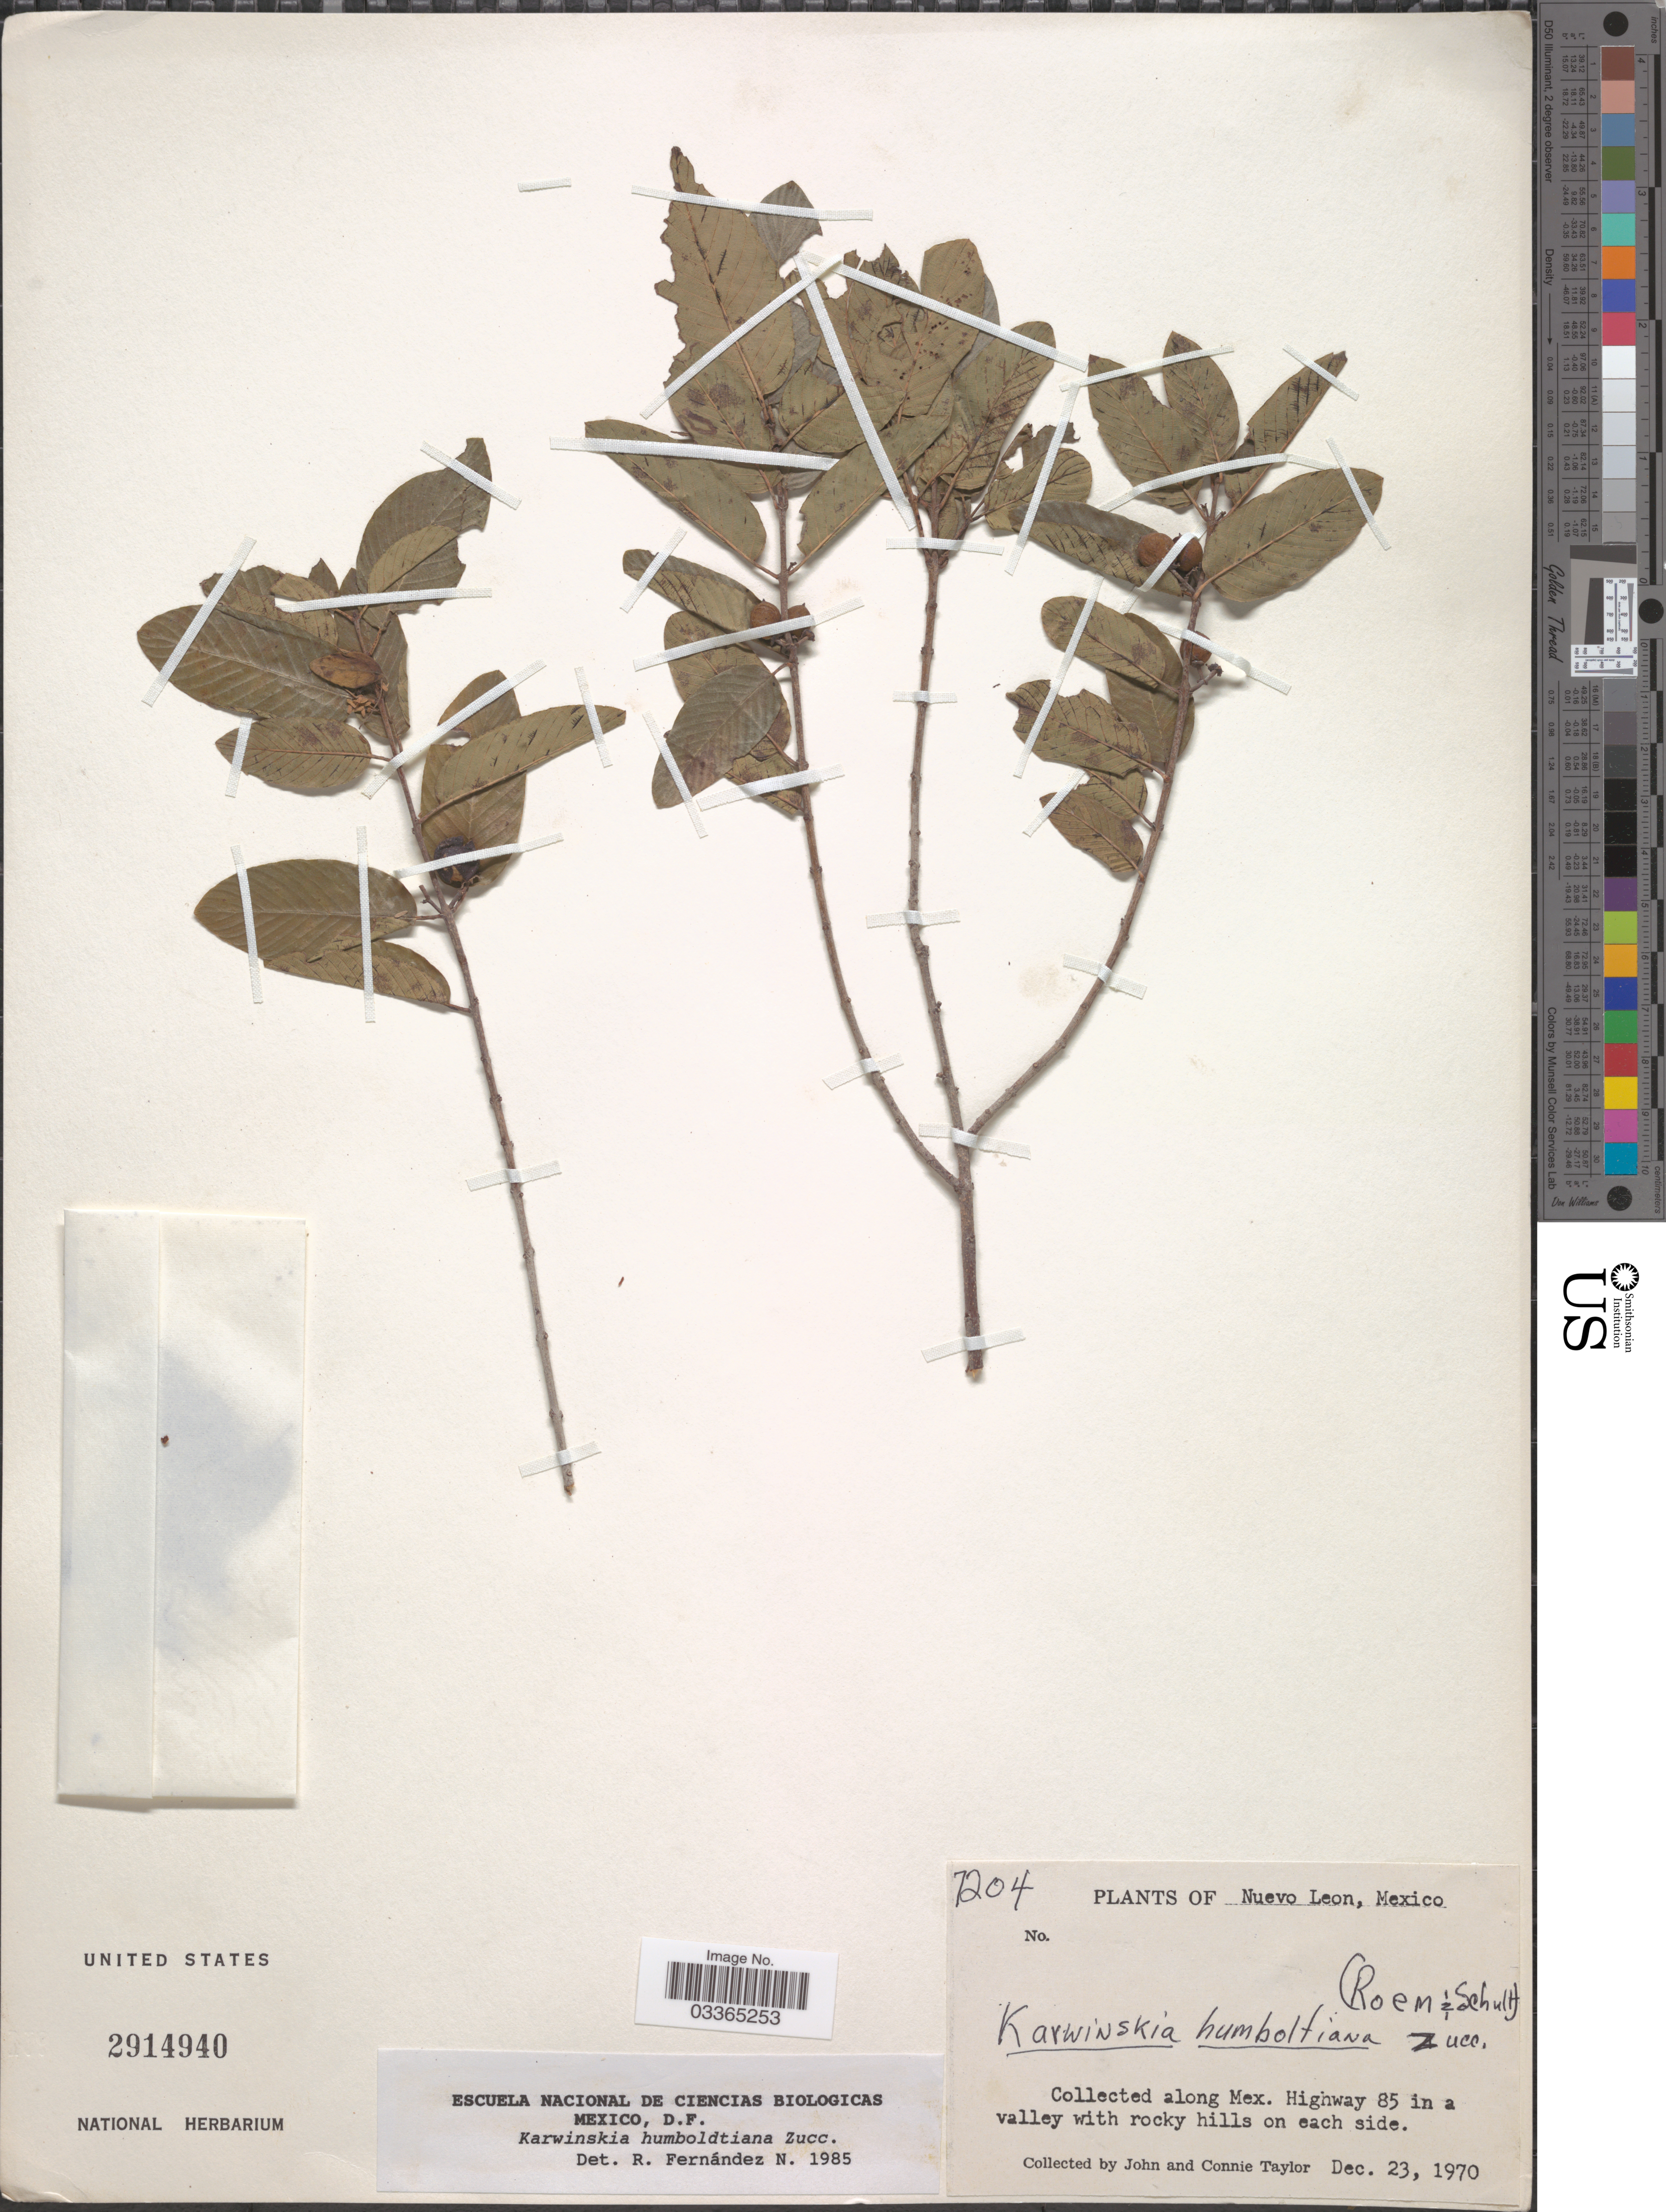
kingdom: Plantae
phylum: Tracheophyta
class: Magnoliopsida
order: Rosales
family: Rhamnaceae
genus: Karwinskia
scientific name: Karwinskia humboldtiana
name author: (Schult.) Zucc.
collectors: J. Taylor & C. Taylor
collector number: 7204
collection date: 1970-12-23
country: Mexico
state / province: Nuevo León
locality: Along Mex. Highway 85 in a valley with rocky hills on each side.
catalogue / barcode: US 2914940